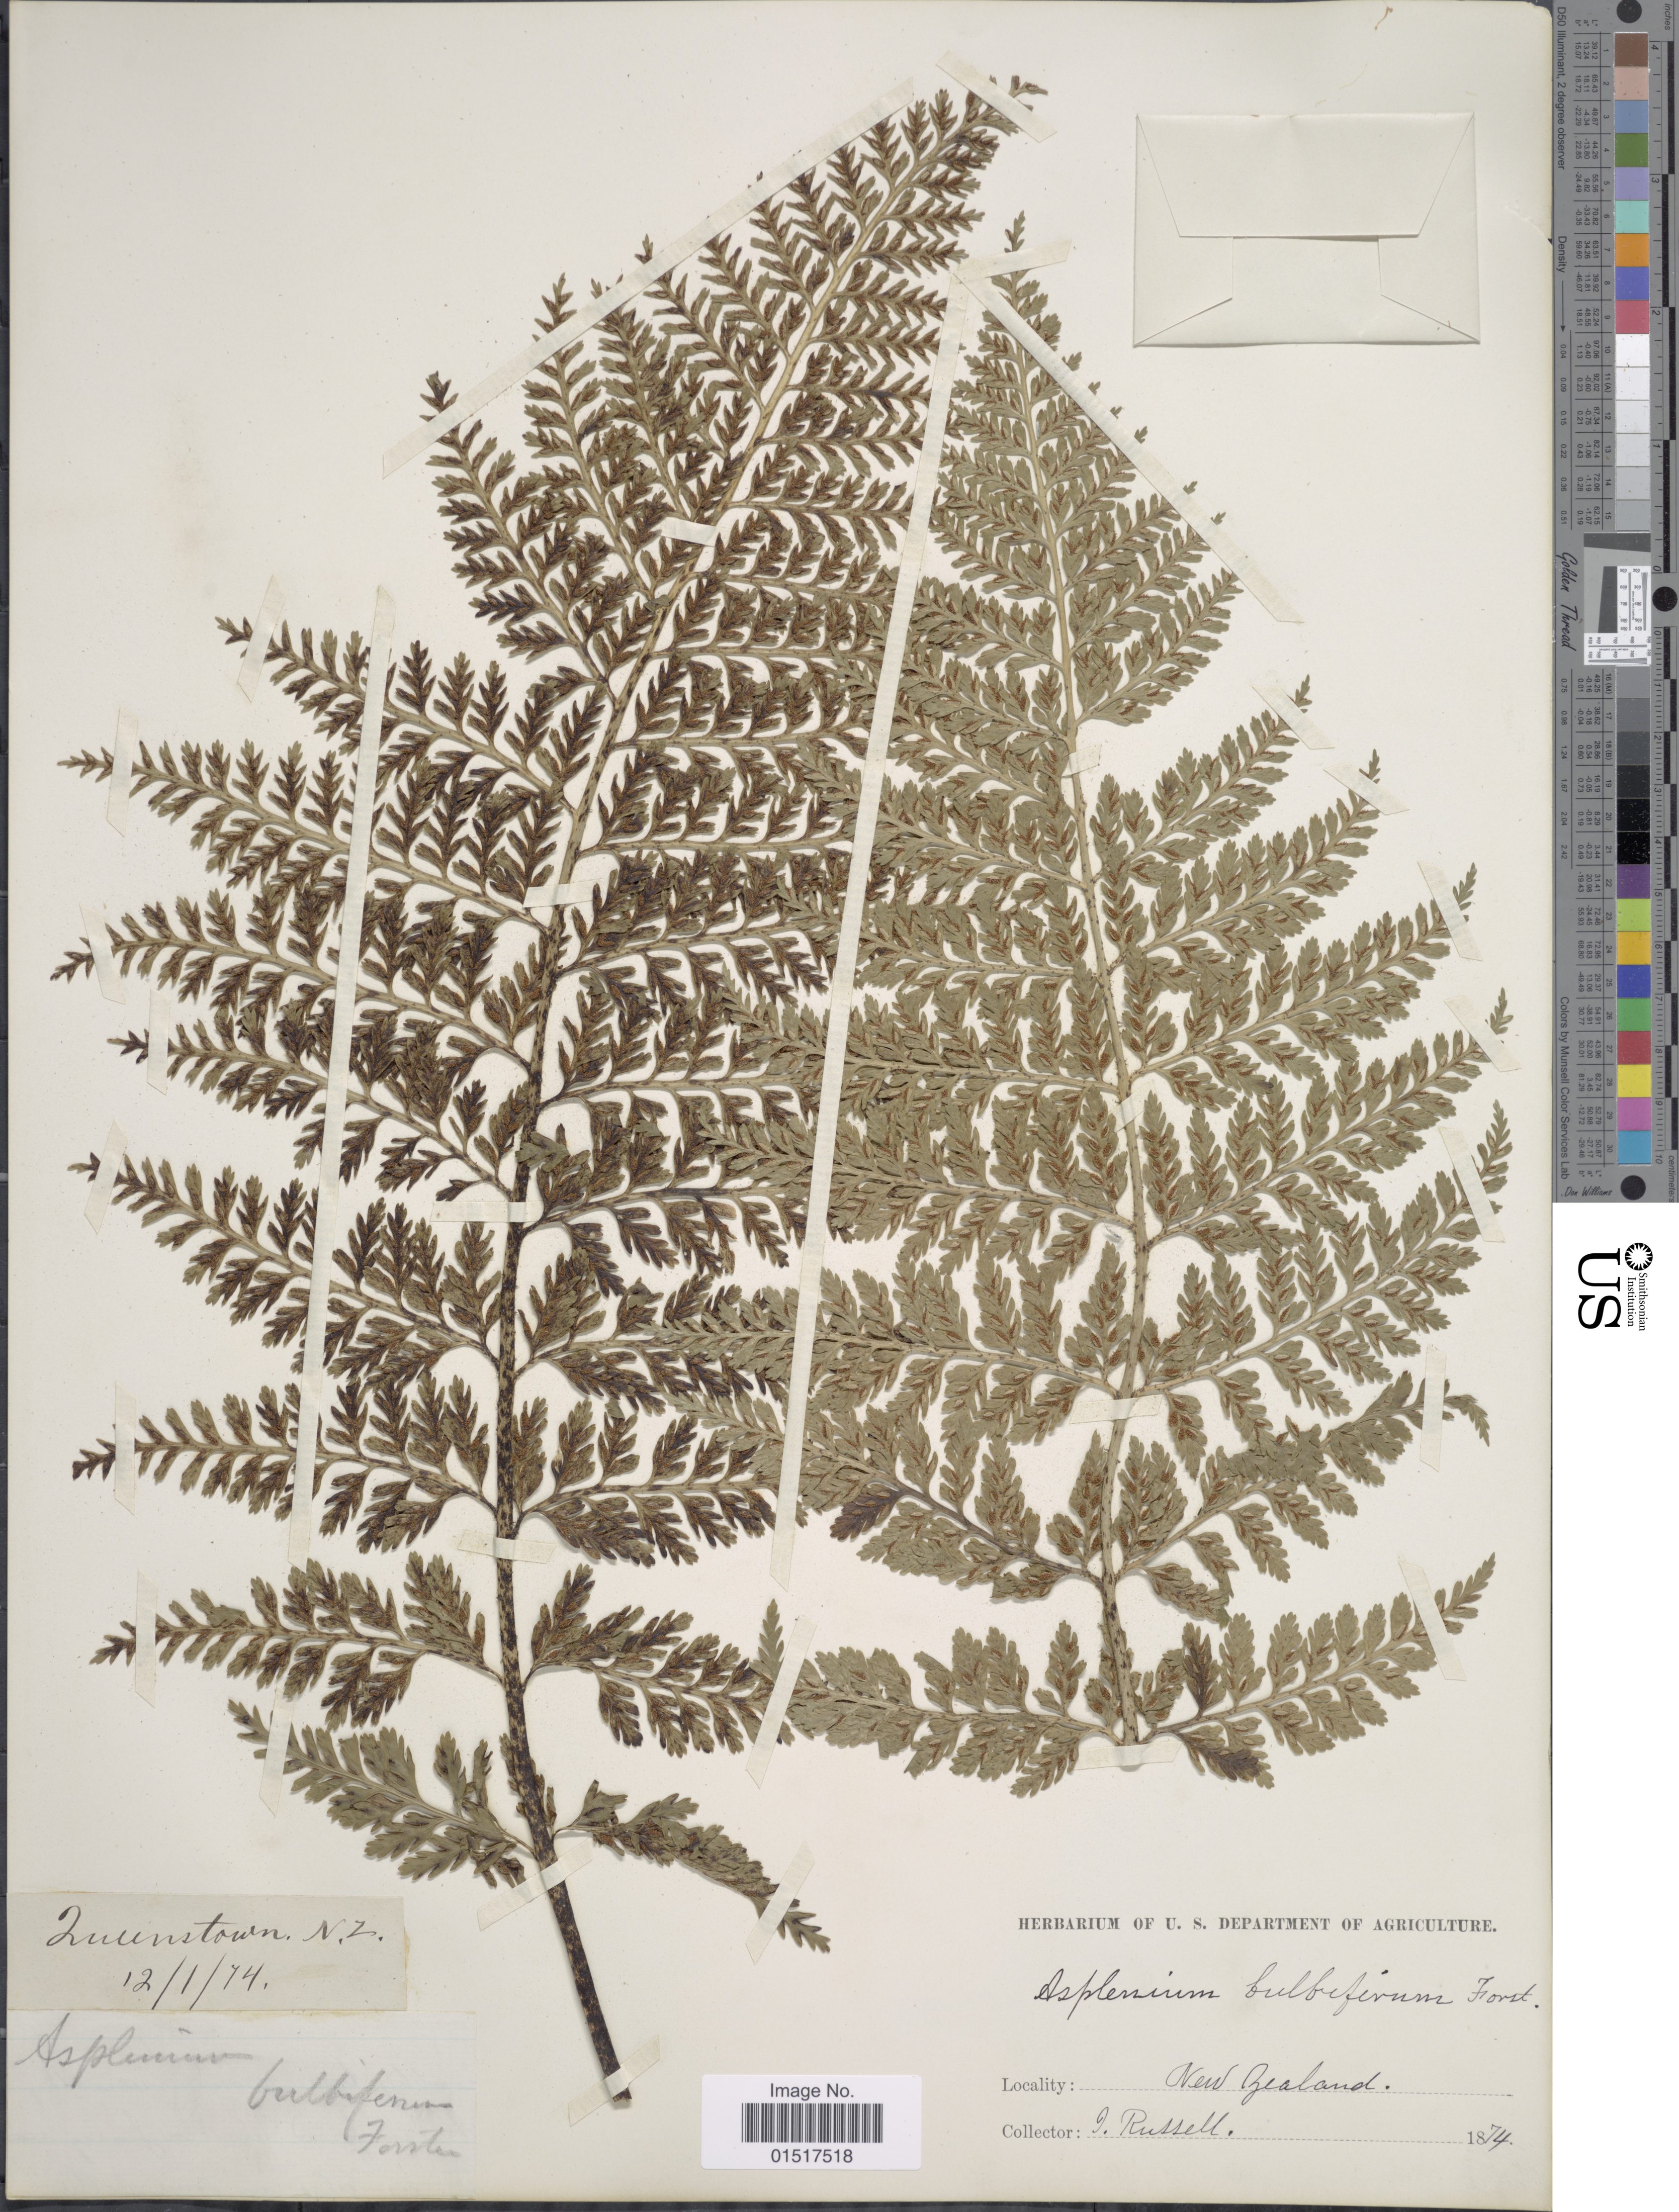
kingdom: Plantae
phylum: Tracheophyta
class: Polypodiopsida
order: Polypodiales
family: Aspleniaceae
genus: Asplenium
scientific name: Asplenium bulbiferum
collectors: G. Russell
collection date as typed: Transcribed d/m/y: 12/1/74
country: New Zealand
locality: Queenstown.